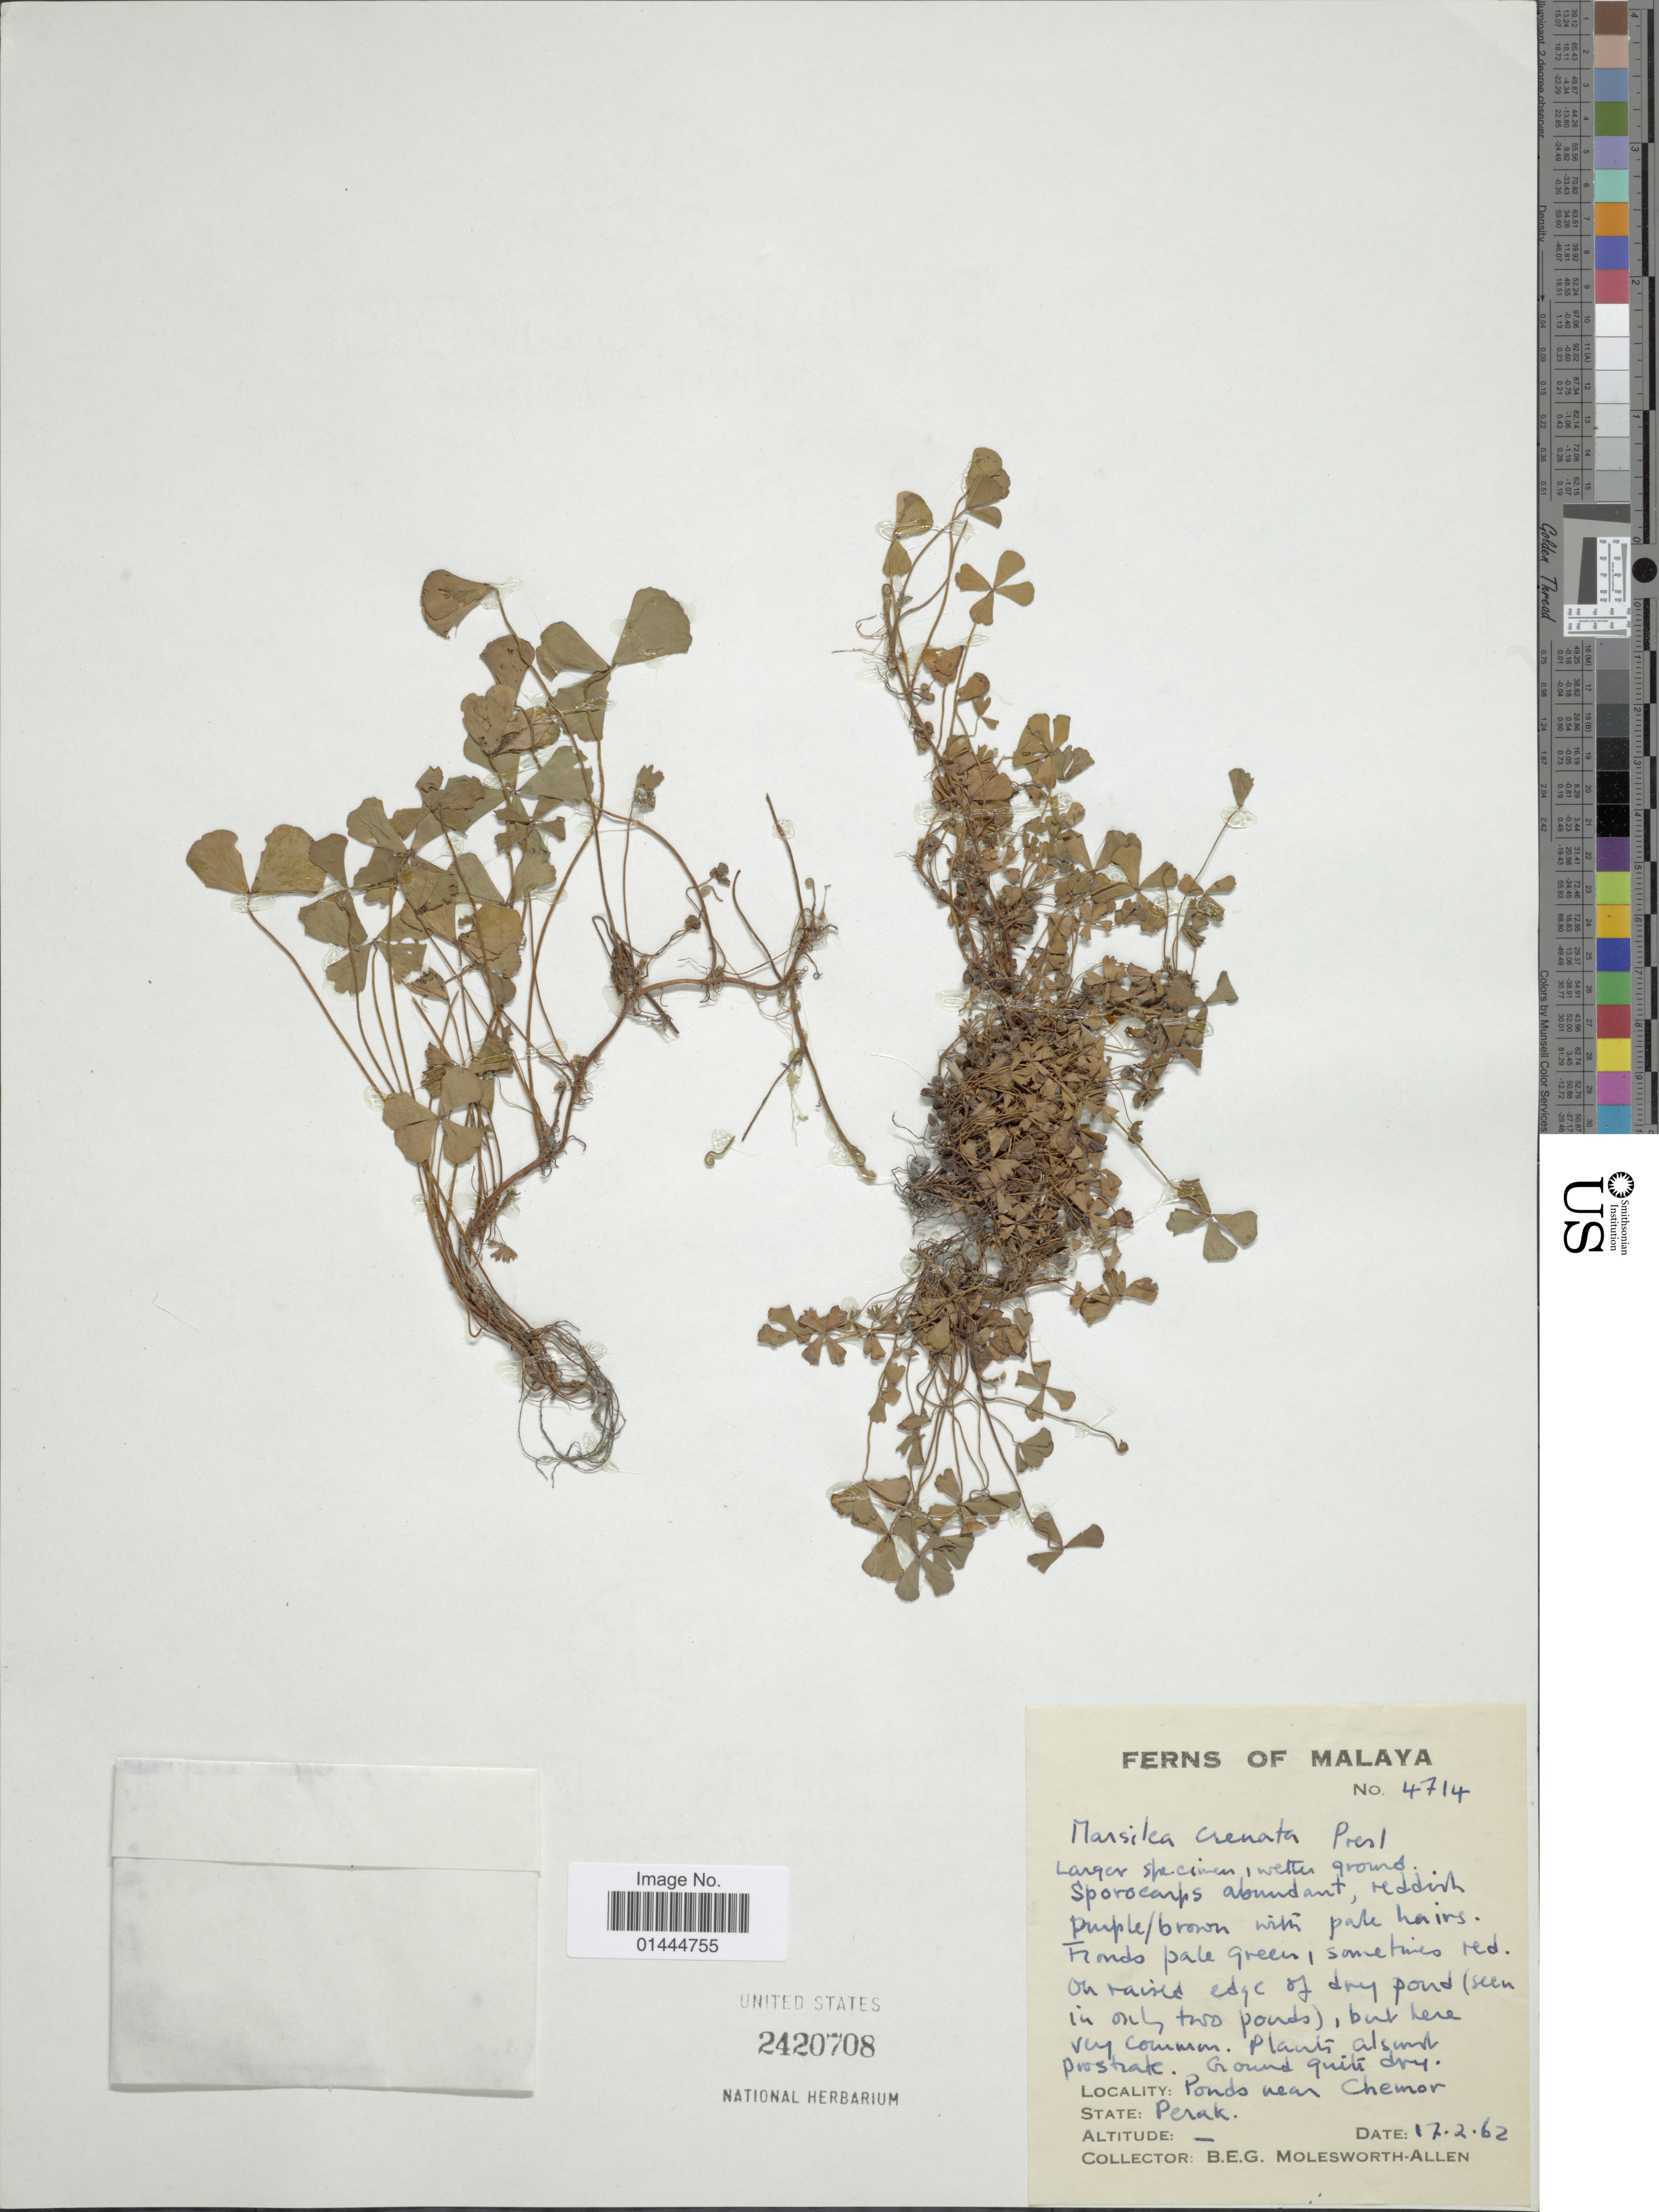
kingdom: Plantae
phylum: Tracheophyta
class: Polypodiopsida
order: Salviniales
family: Marsileaceae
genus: Marsilea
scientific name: Marsilea crenata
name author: C. Presl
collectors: B. E. G. Molesworth-Allen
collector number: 4714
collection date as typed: Transcribed d/m/y: 17/2/62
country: Malaysia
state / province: Perak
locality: Malaya, Ponds near Chemir, State: Perak.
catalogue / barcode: US 2420708